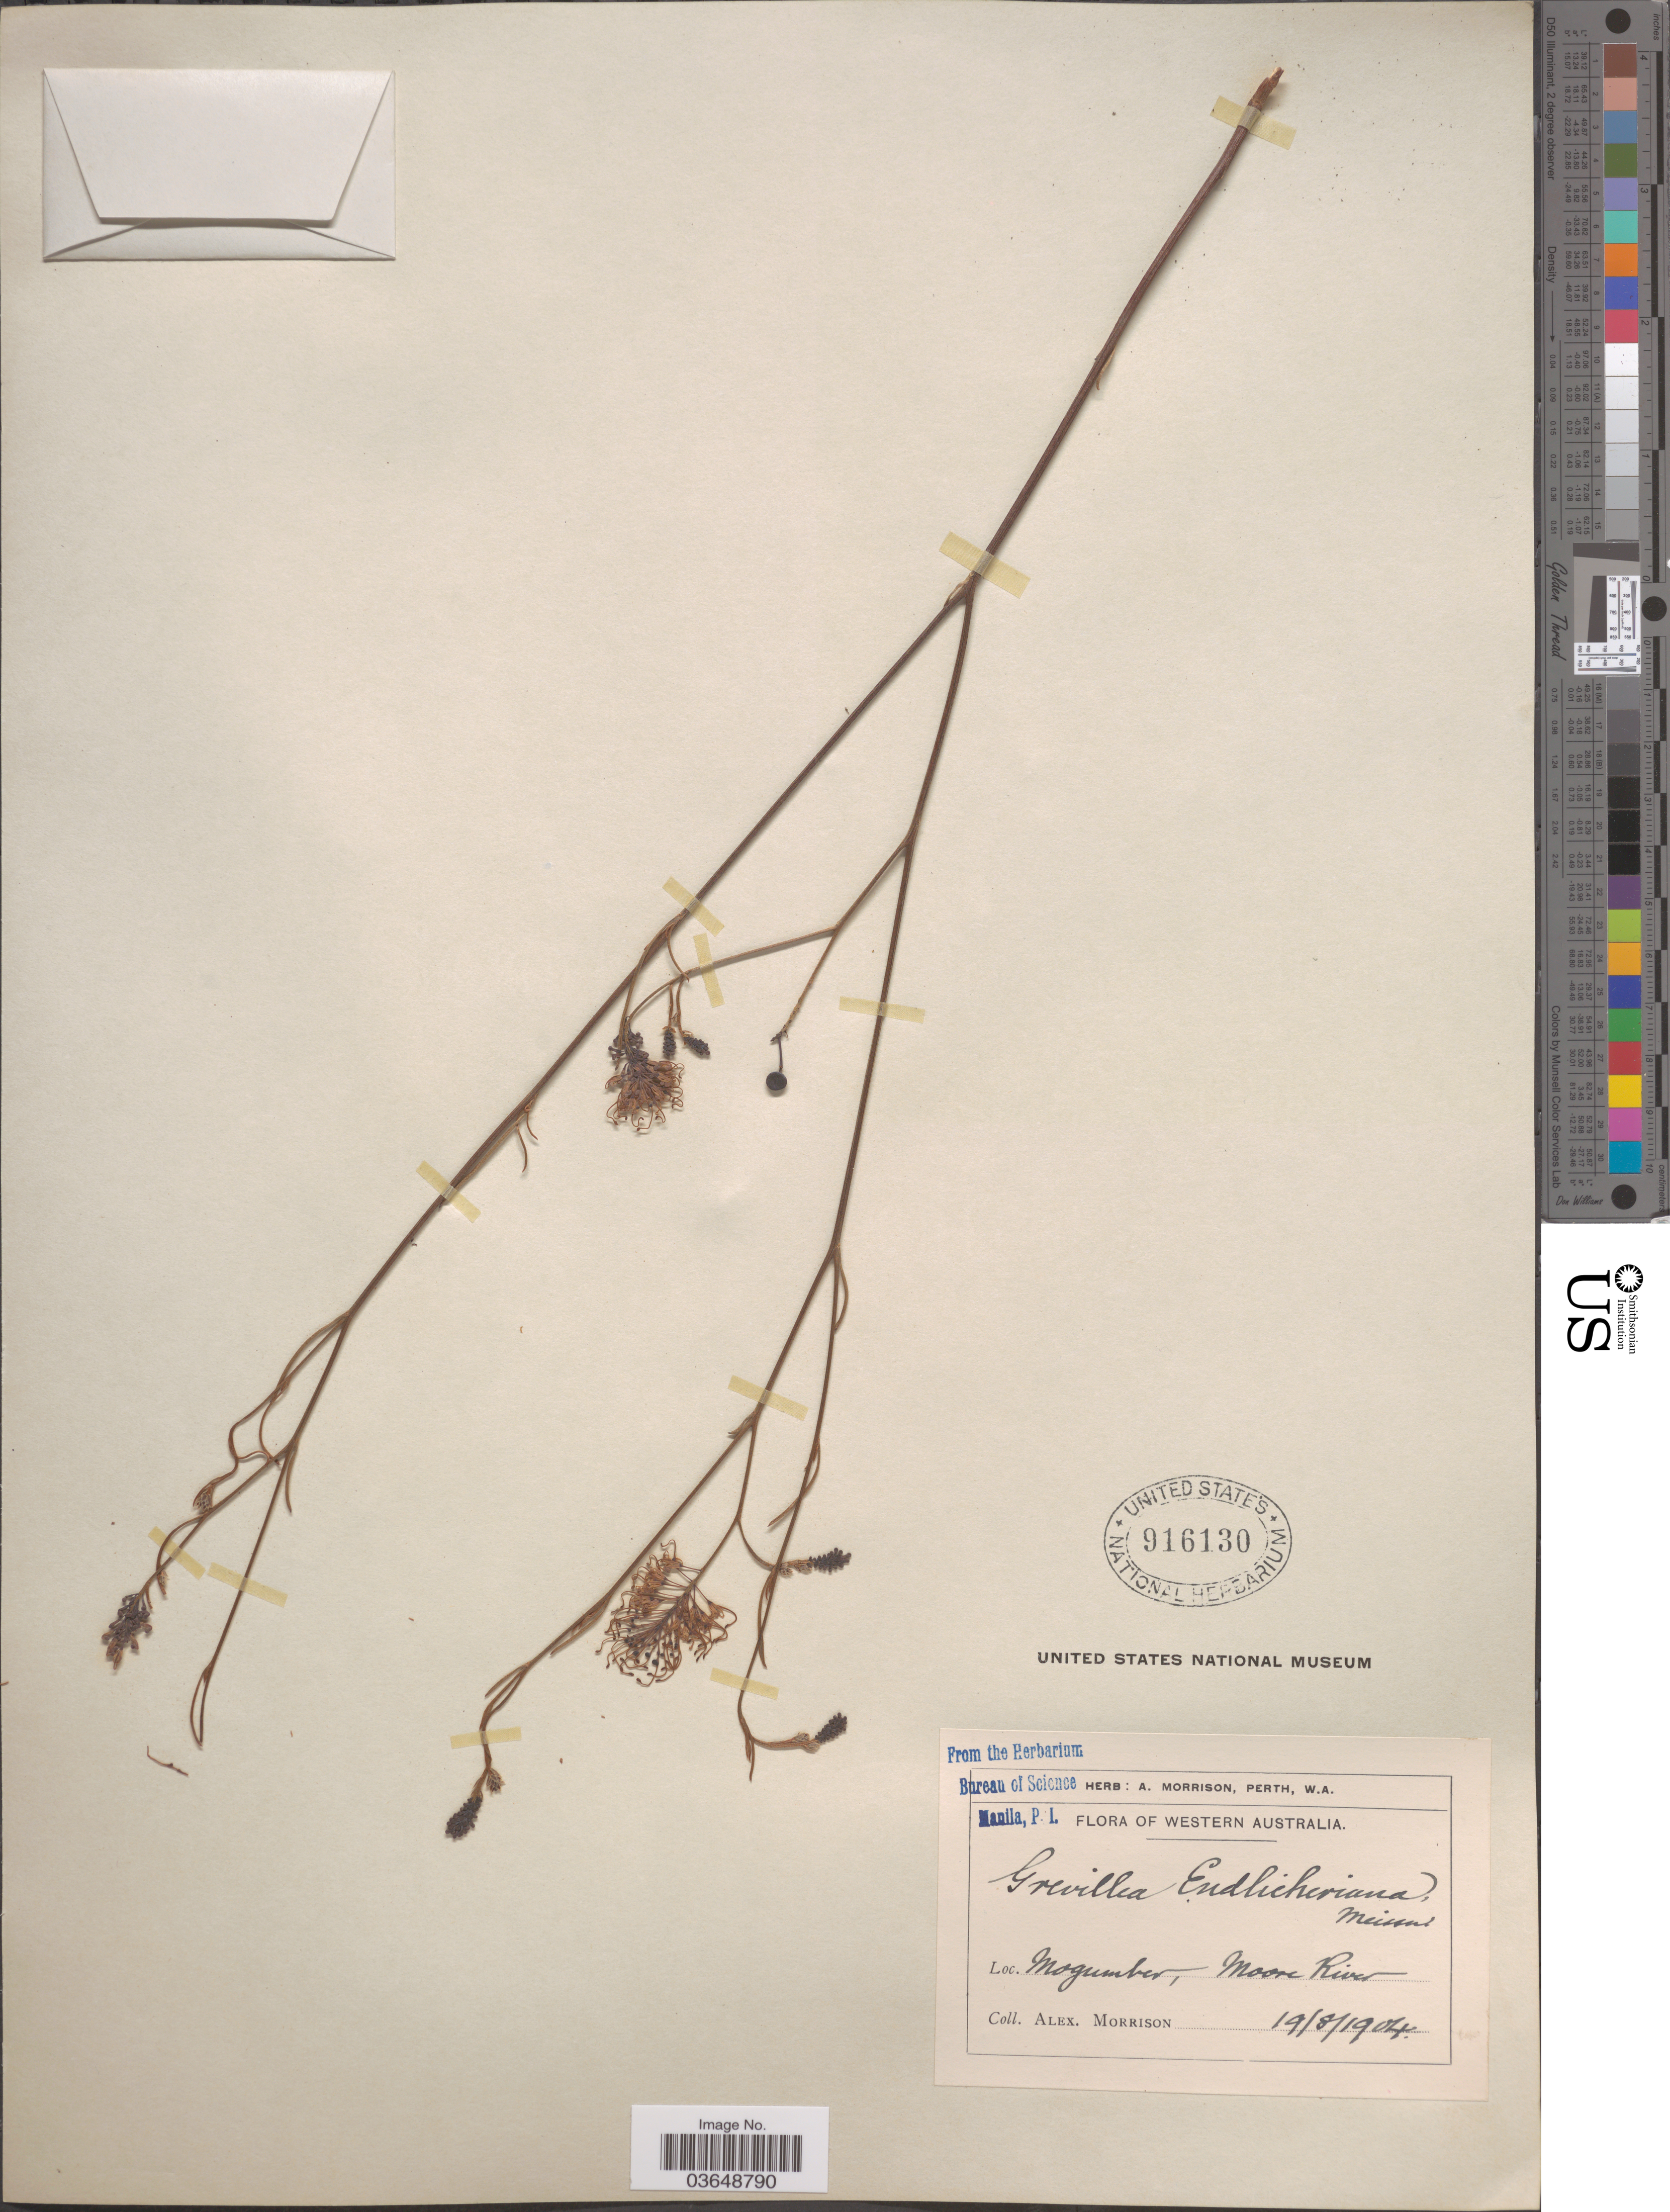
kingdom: Plantae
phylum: Tracheophyta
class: Magnoliopsida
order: Proteales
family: Proteaceae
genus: Grevillea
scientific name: Grevillea endlicheriana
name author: Meisn.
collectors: A. Morrison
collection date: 1904-08-19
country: Australia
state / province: Western Australia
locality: Mogumber, Moore River.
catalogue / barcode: US 916130